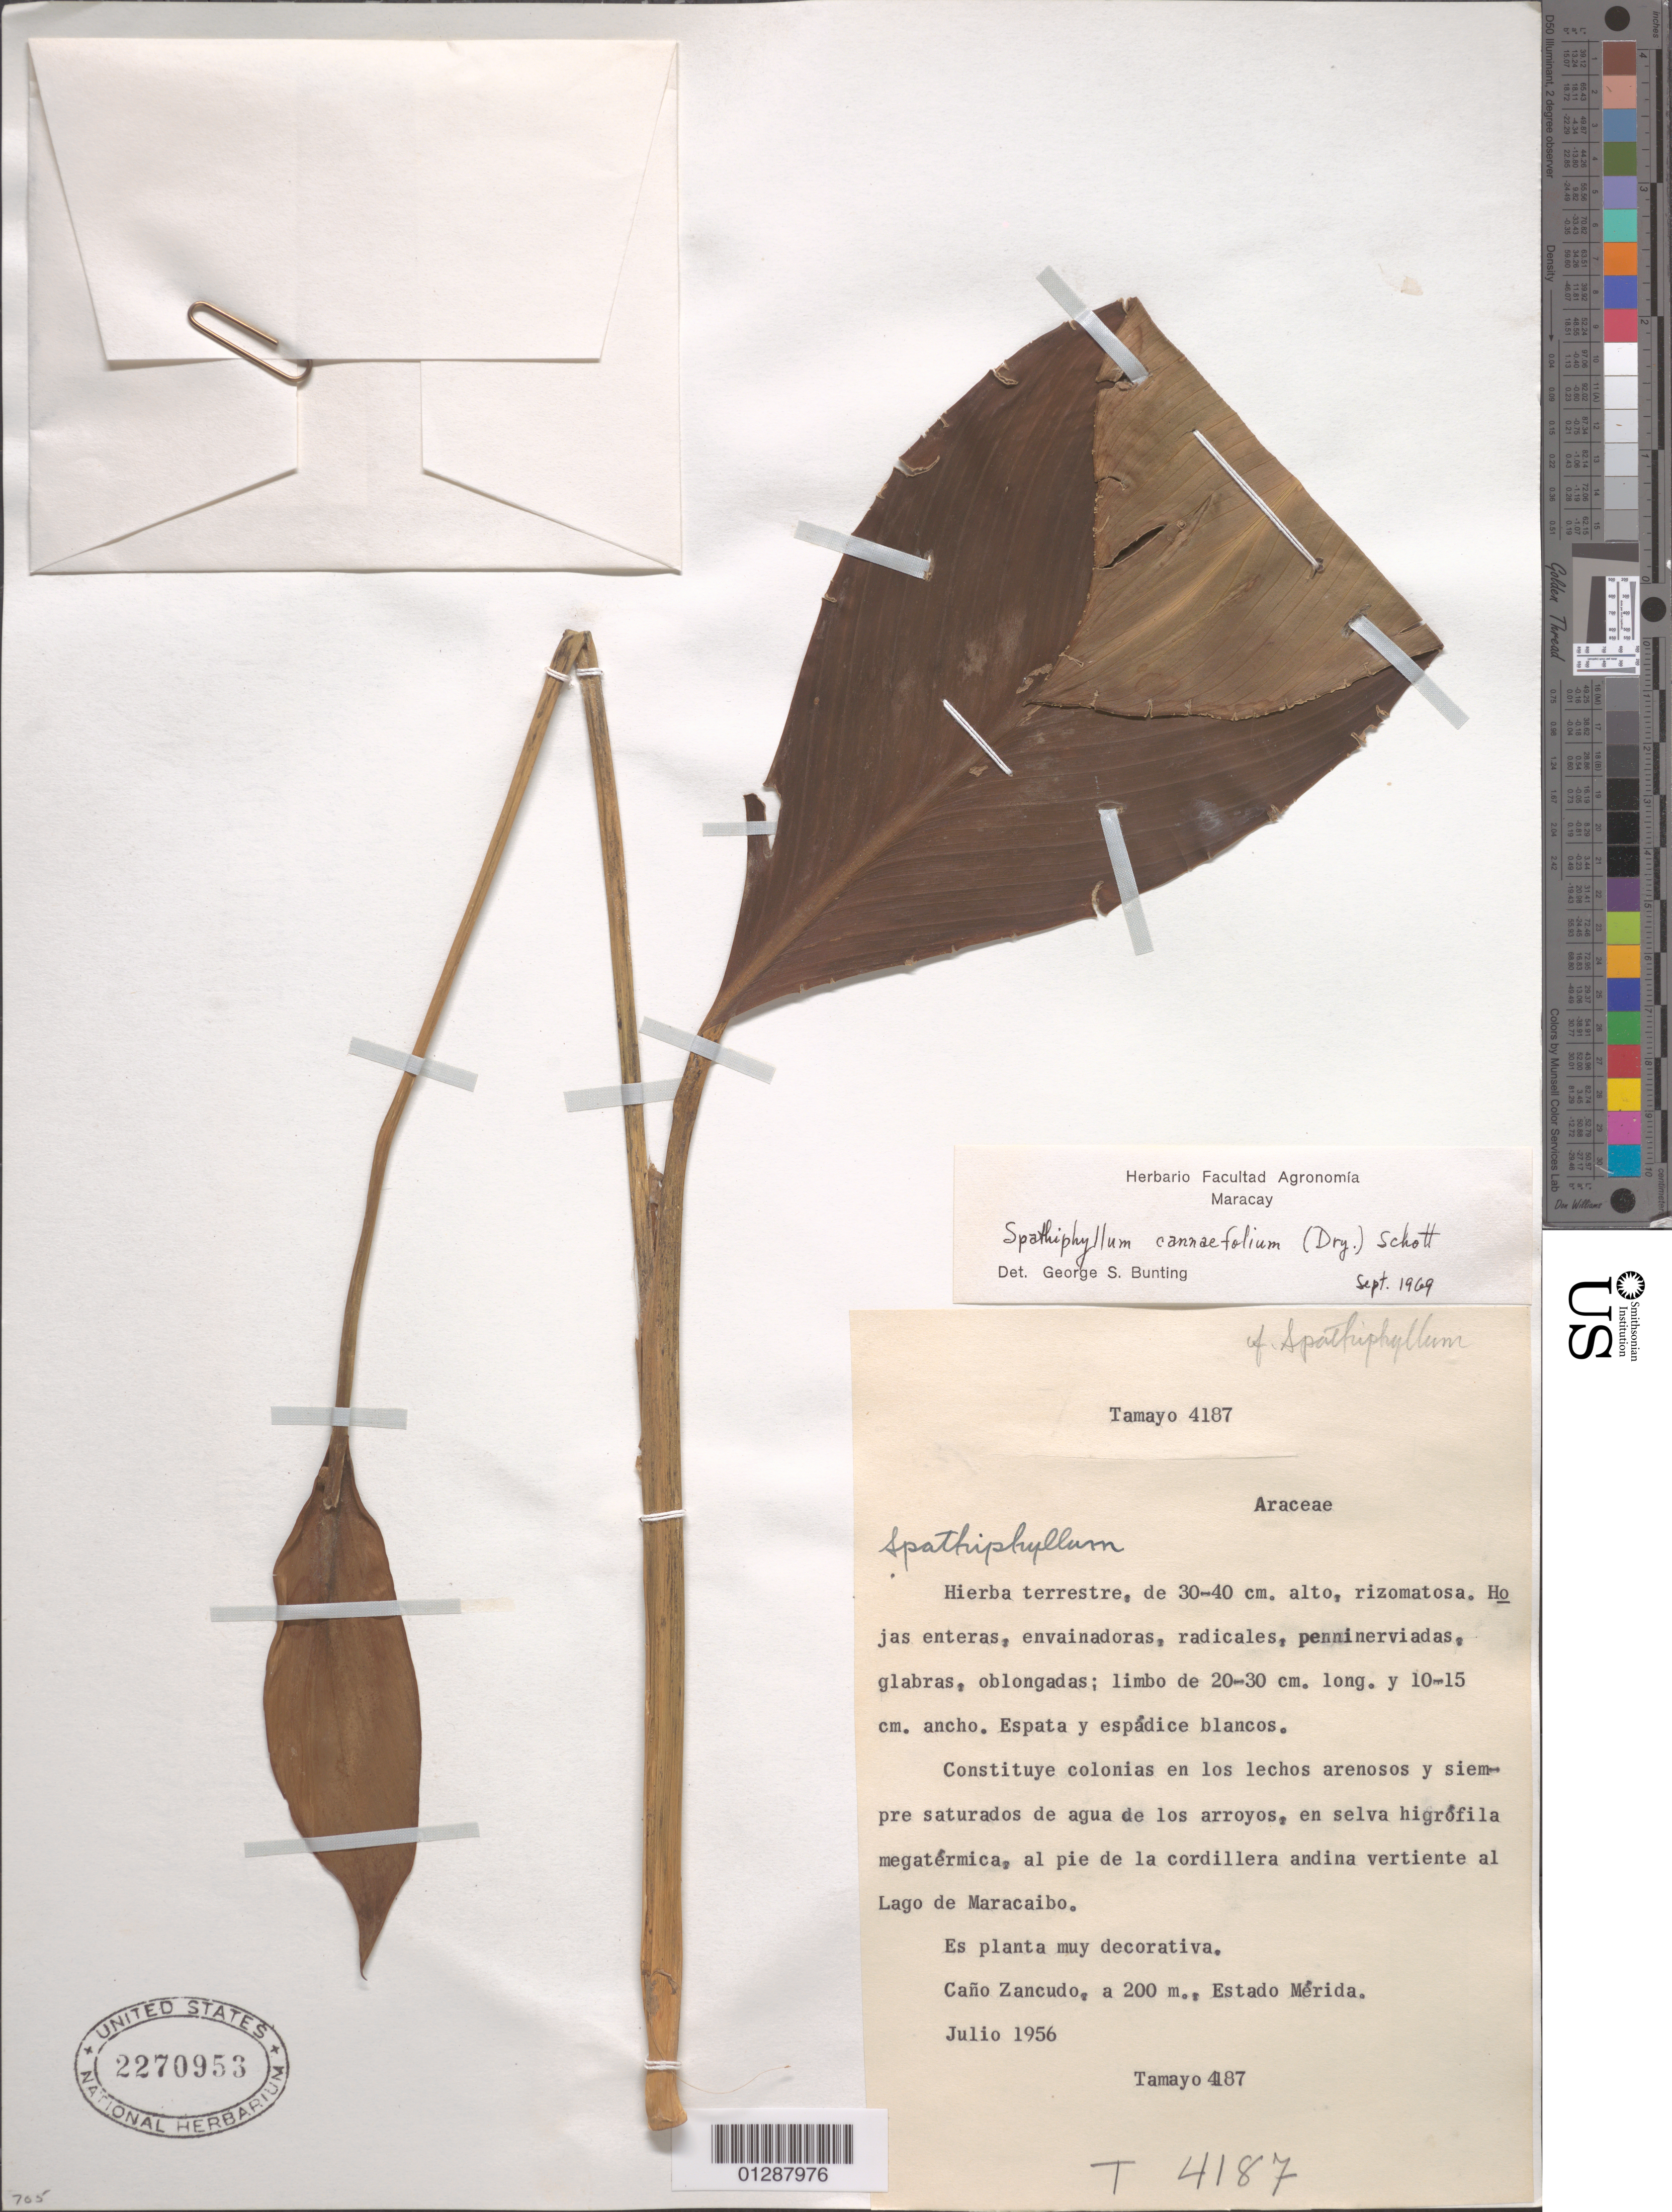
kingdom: Plantae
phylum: Tracheophyta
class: Liliopsida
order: Alismatales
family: Araceae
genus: Spathiphyllum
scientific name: Spathiphyllum cannifolium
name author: (Dryand. ex Sims) Schott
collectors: -. Tamayo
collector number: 4187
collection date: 1956-07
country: Venezuela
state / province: Merida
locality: Al pie de la cordillera andina vertiente al Lago de Maracaibo. Caño Zancudo.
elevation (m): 200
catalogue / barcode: US 2270953